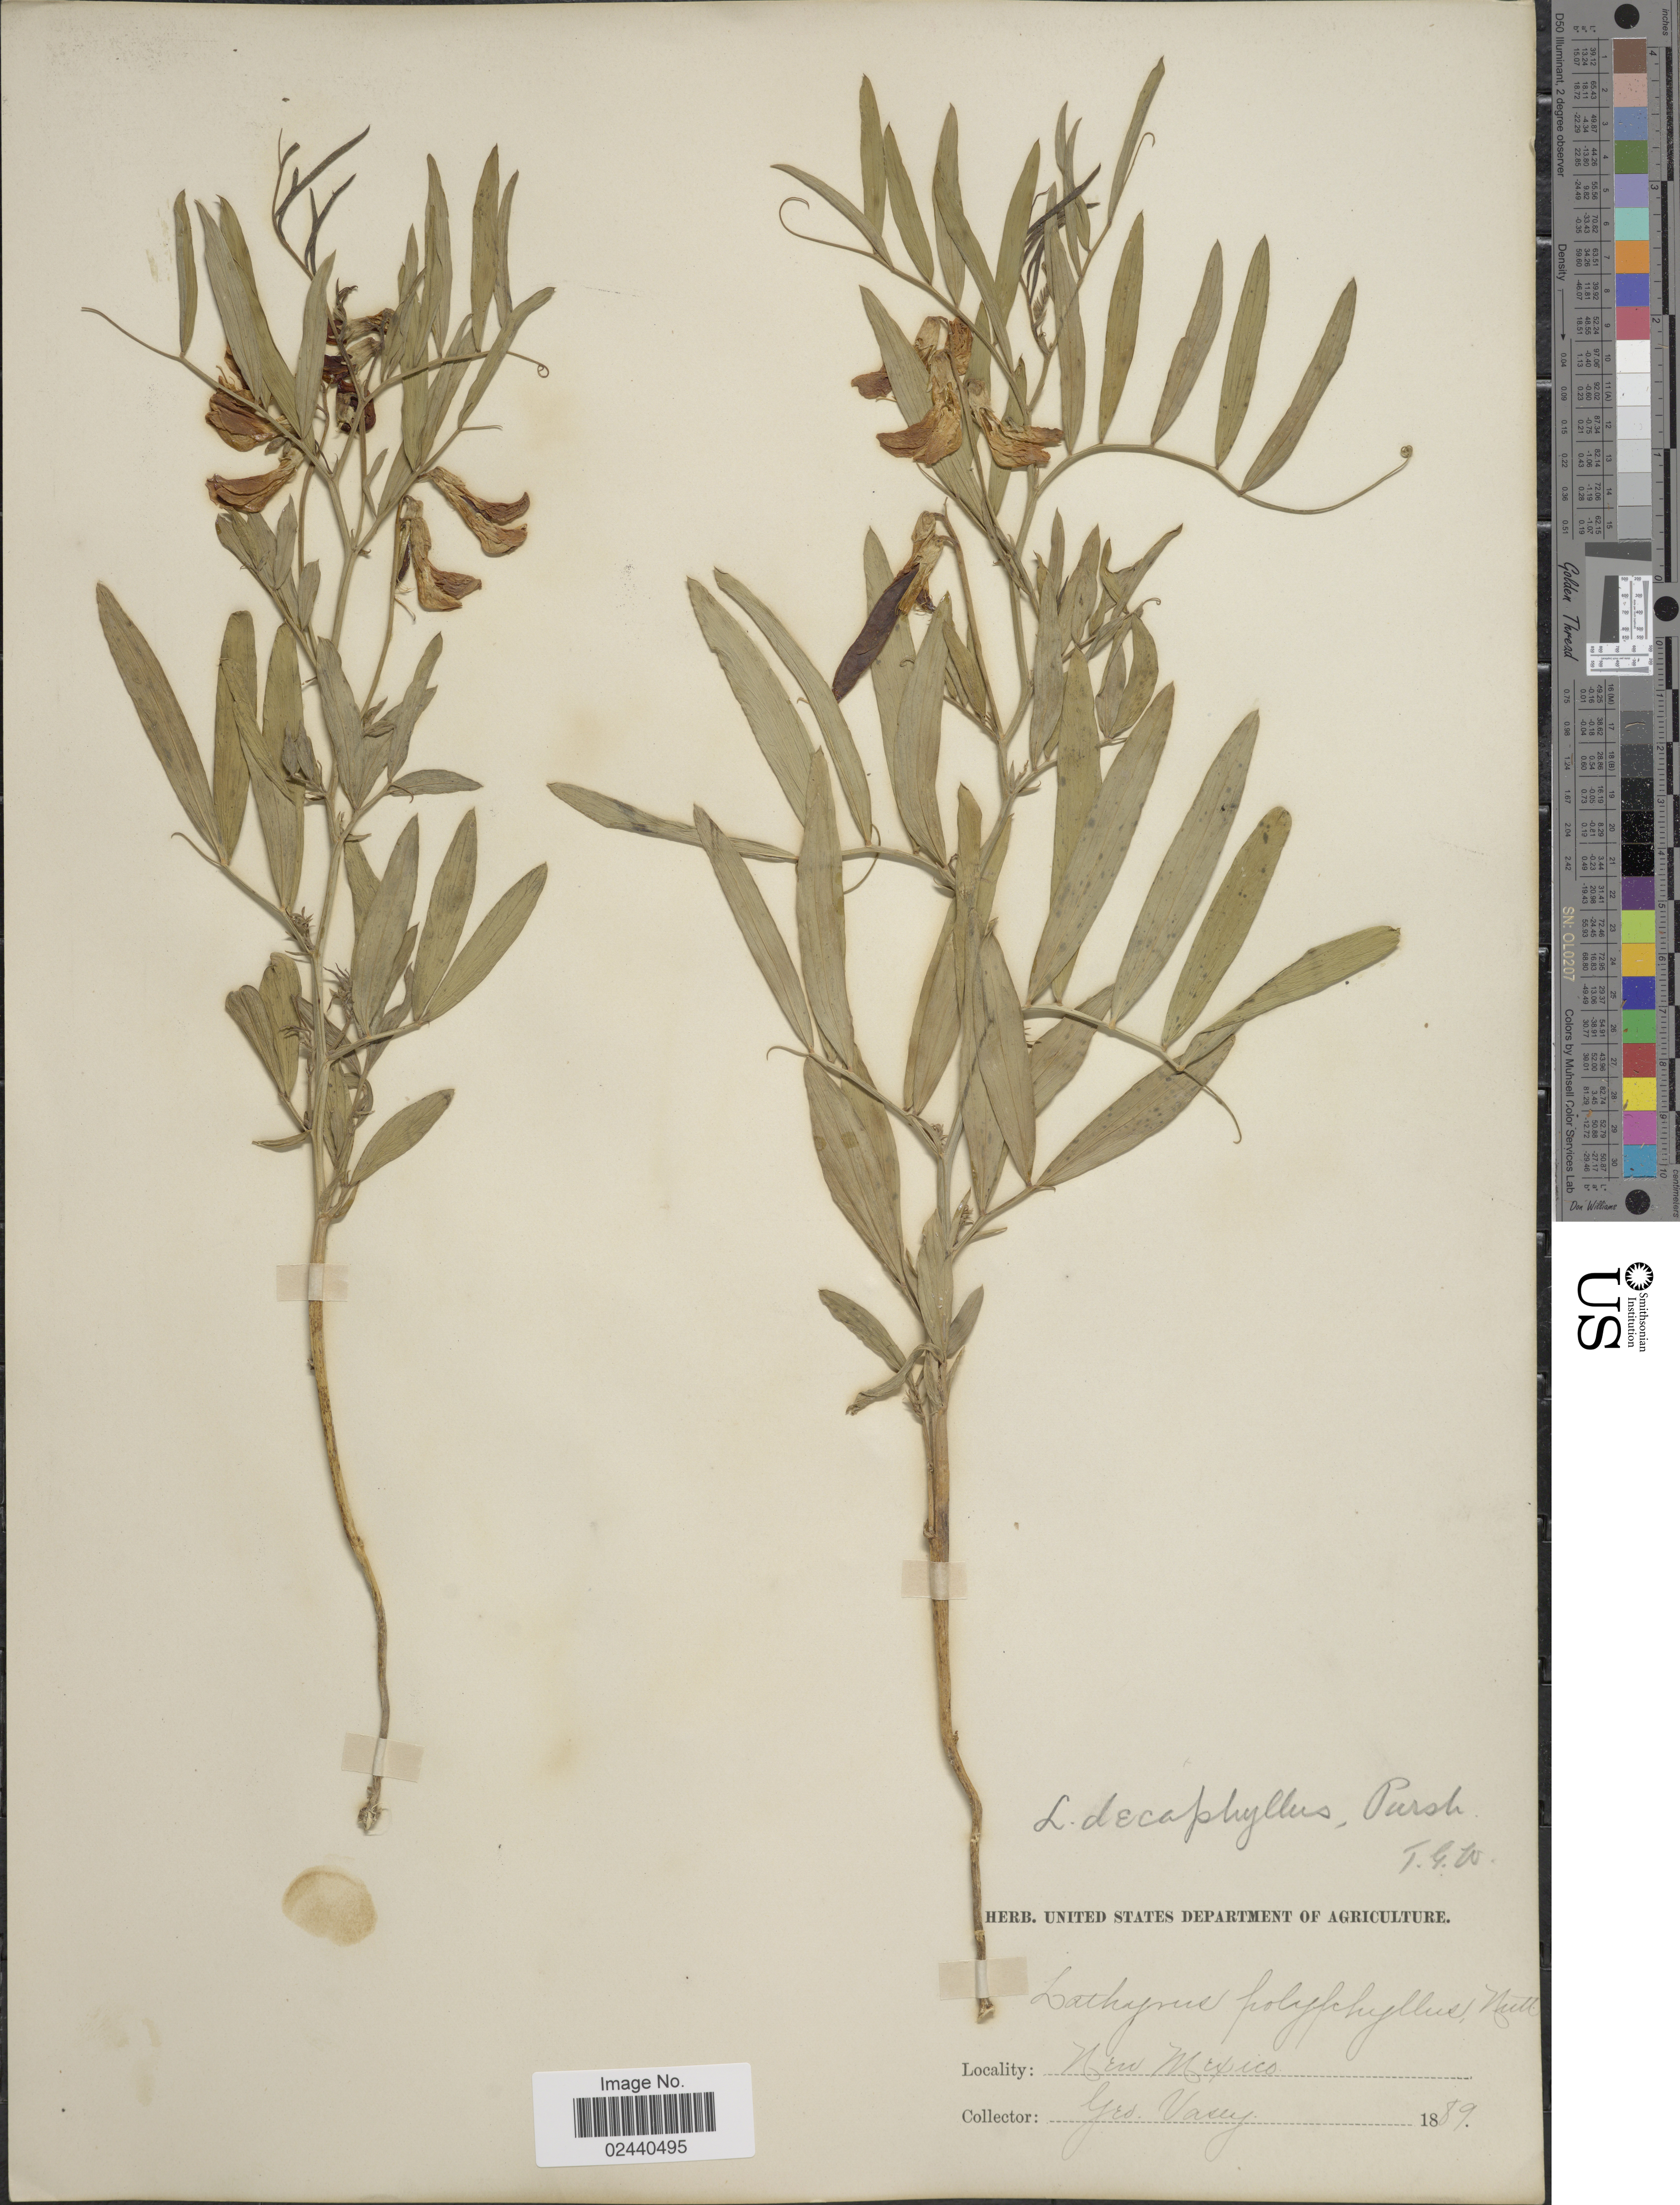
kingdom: Plantae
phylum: Tracheophyta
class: Magnoliopsida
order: Fabales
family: Fabaceae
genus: Lathyrus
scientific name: Lathyrus eucosmus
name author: Butters & H. St. John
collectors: G. Vasey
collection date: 1889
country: United States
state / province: New Mexico